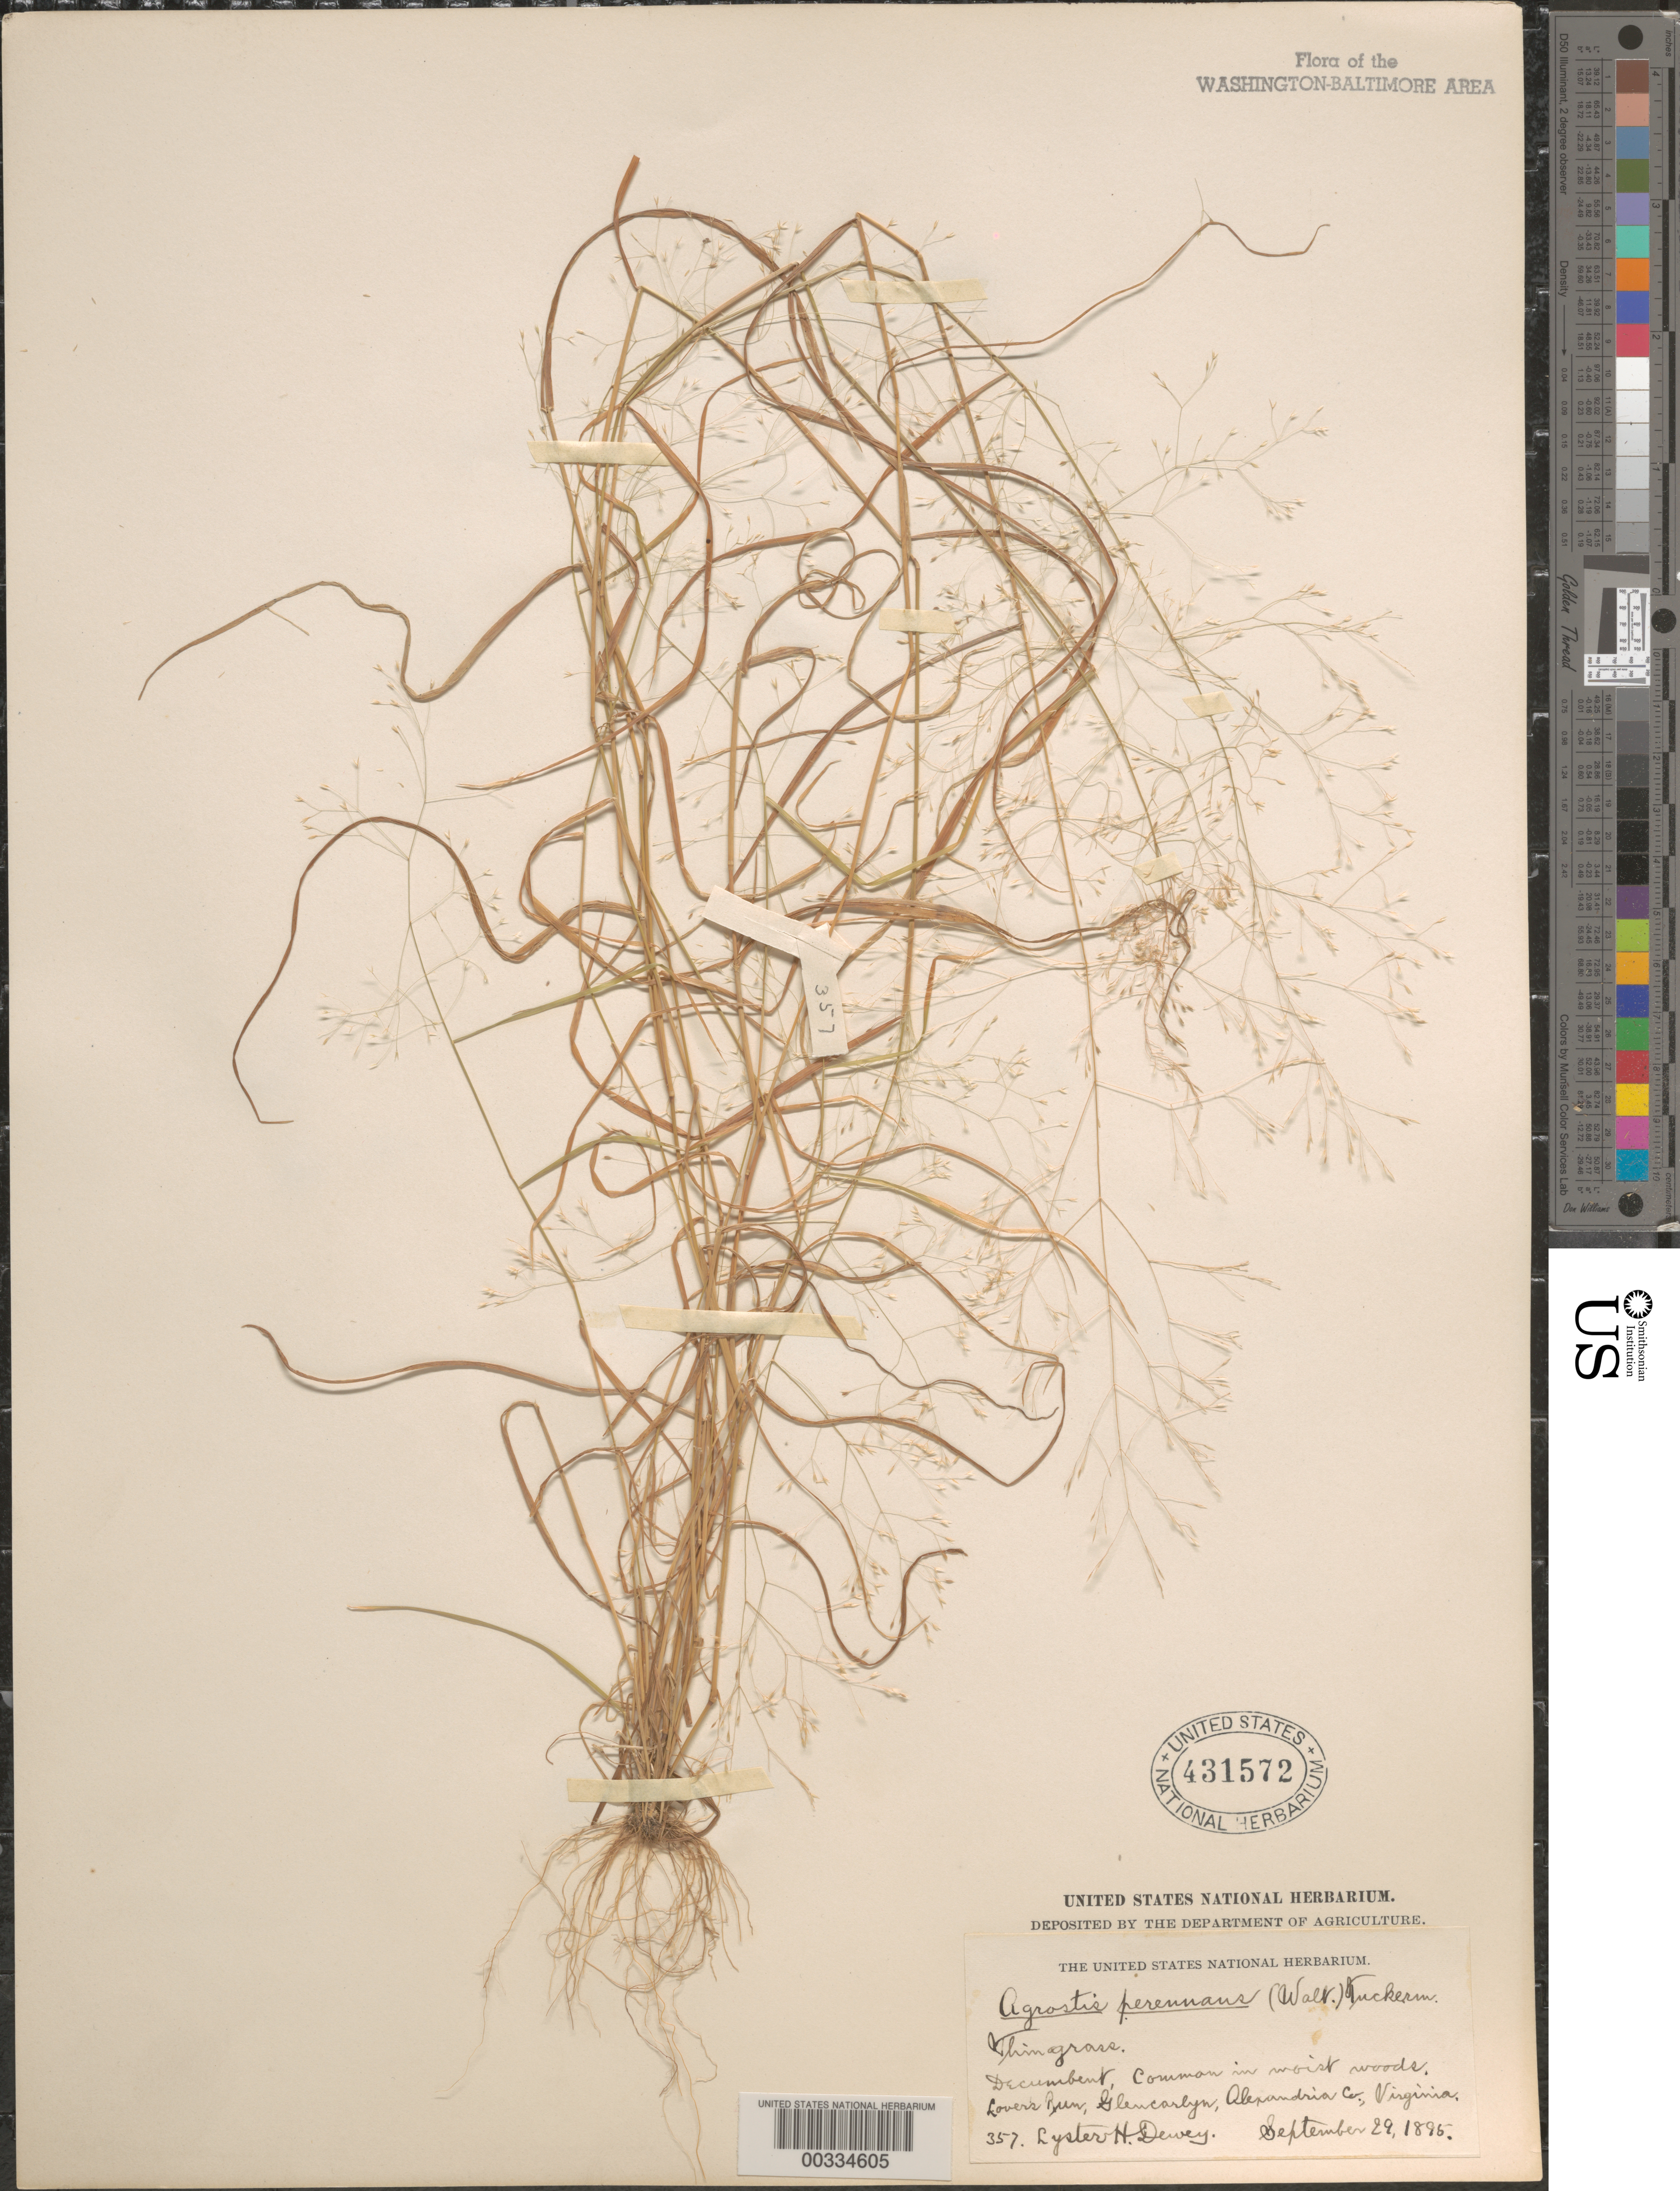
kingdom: Plantae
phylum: Tracheophyta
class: Liliopsida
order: Poales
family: Poaceae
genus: Agrostis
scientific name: Agrostis perennans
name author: (Walter) Tuck.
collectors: L. H. Dewey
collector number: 357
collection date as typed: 29 Sep 1895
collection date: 1895-09-29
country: United States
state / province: Virginia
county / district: Arlington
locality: Lovers Run vicinity, Glencarlyn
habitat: In moist woods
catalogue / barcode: US 431572